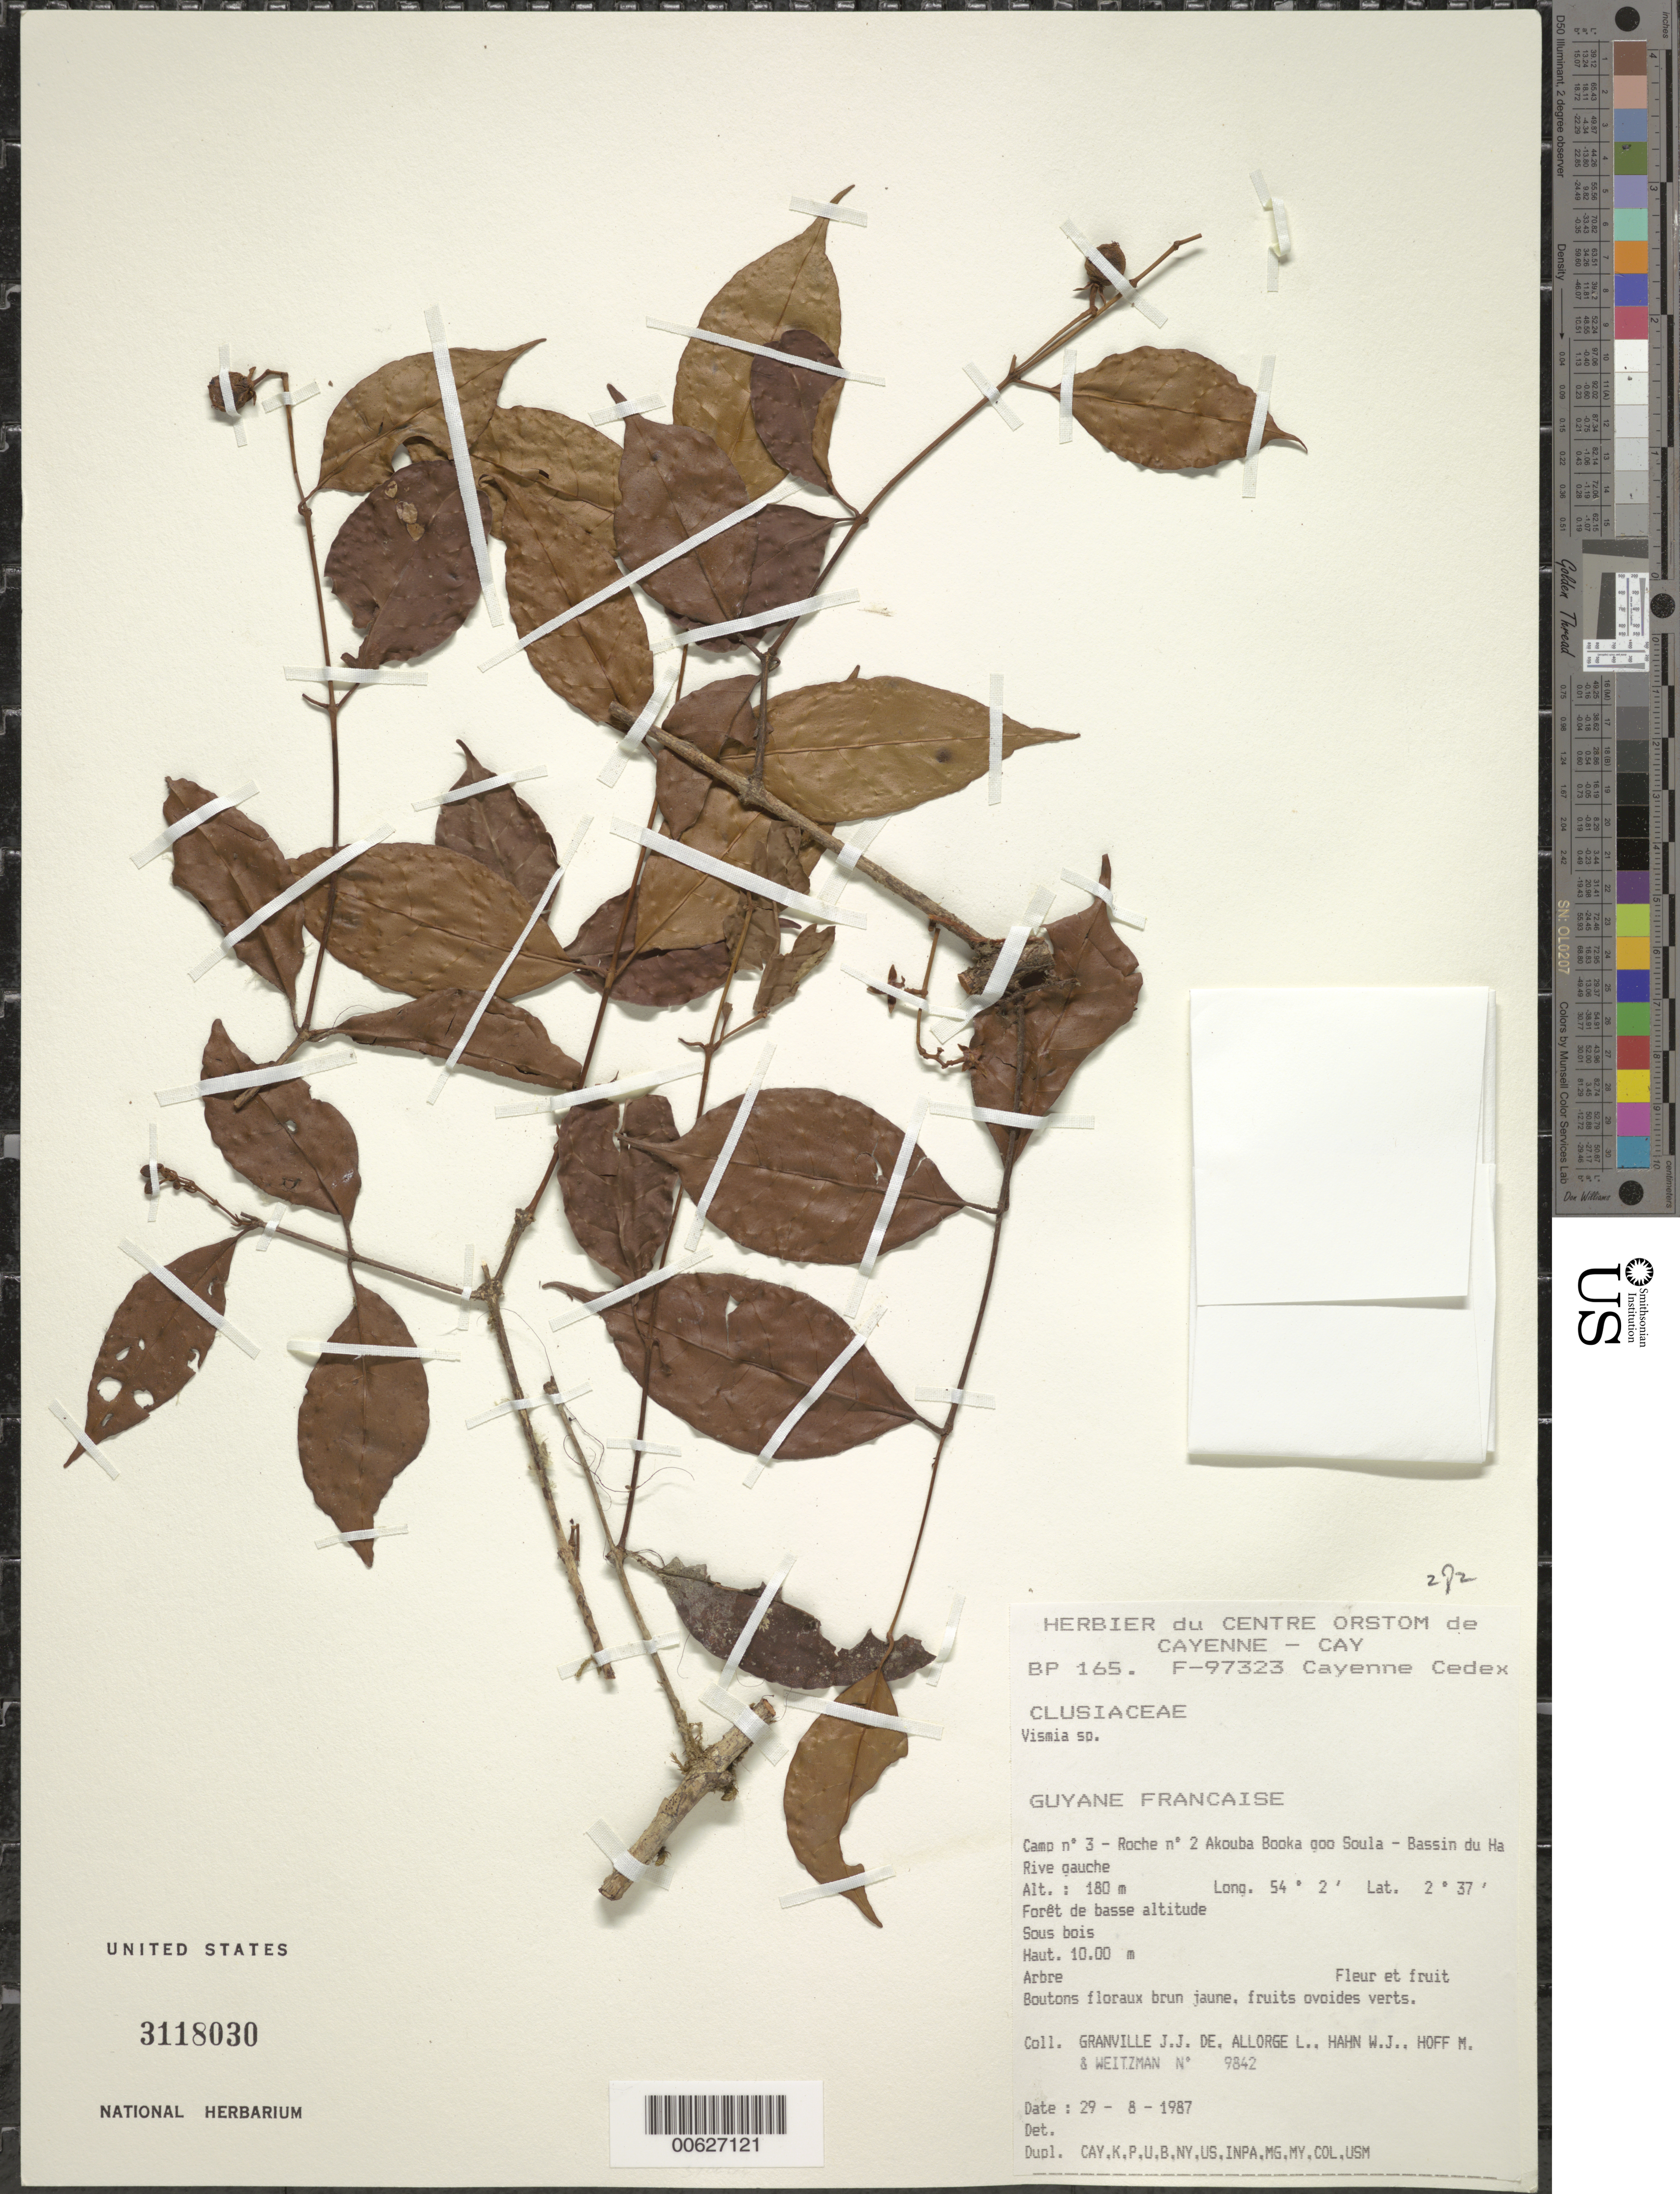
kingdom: Plantae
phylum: Tracheophyta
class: Magnoliopsida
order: Malpighiales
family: Hypericaceae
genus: Vismia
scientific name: Vismia sp.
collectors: J.-J. de Granville, L. Allorge, W. J. Hahn, M. Hoff & Weitzman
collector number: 9842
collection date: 1987-08-29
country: French Guiana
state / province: Cayenne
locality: Guyane Francaise. Camp no 3 - Roche no 2 Akouba Booka goo Soula - Bassin du Ha Rive gauche.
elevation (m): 180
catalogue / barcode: US 3118030